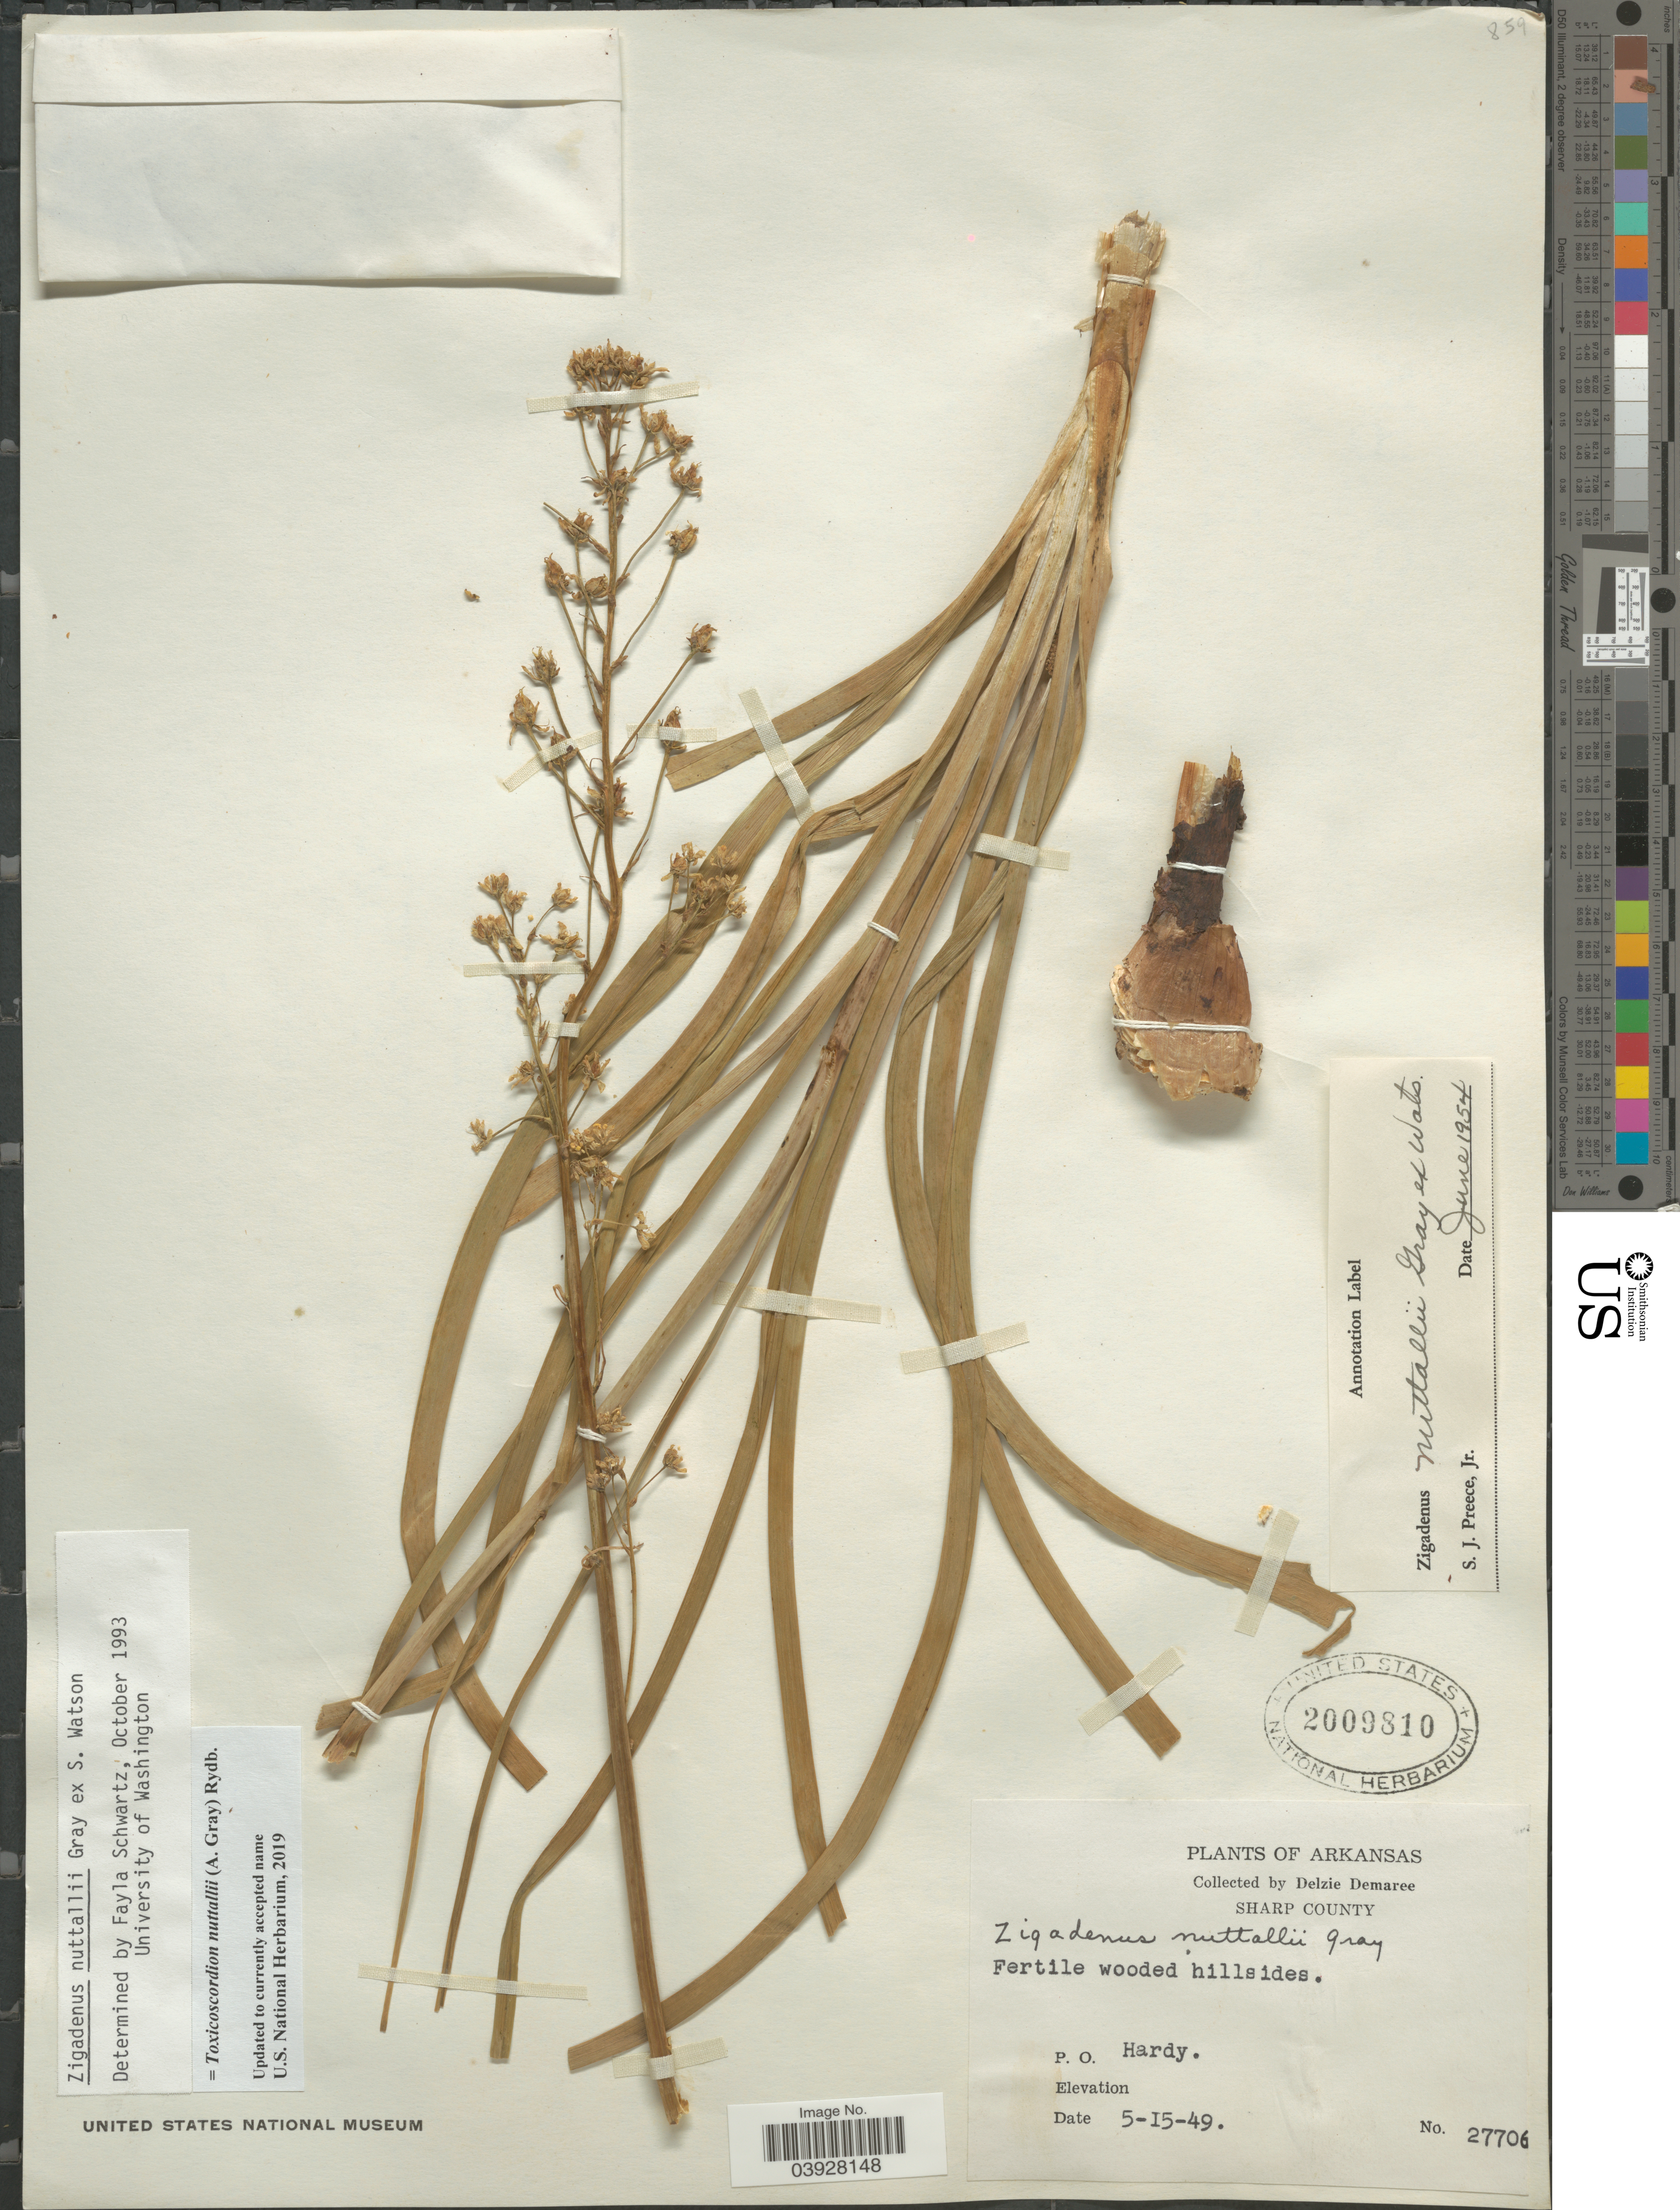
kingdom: Plantae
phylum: Tracheophyta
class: Liliopsida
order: Liliales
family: Melanthiaceae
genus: Toxicoscordion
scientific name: Toxicoscordion nuttallii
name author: (A. Gray) Rydb.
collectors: D. Demaree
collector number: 27706*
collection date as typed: Transcribed d/m/y: 15/5/49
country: United States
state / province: Arkansas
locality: Sharp County. P. O. Hardy.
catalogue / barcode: US 2009810